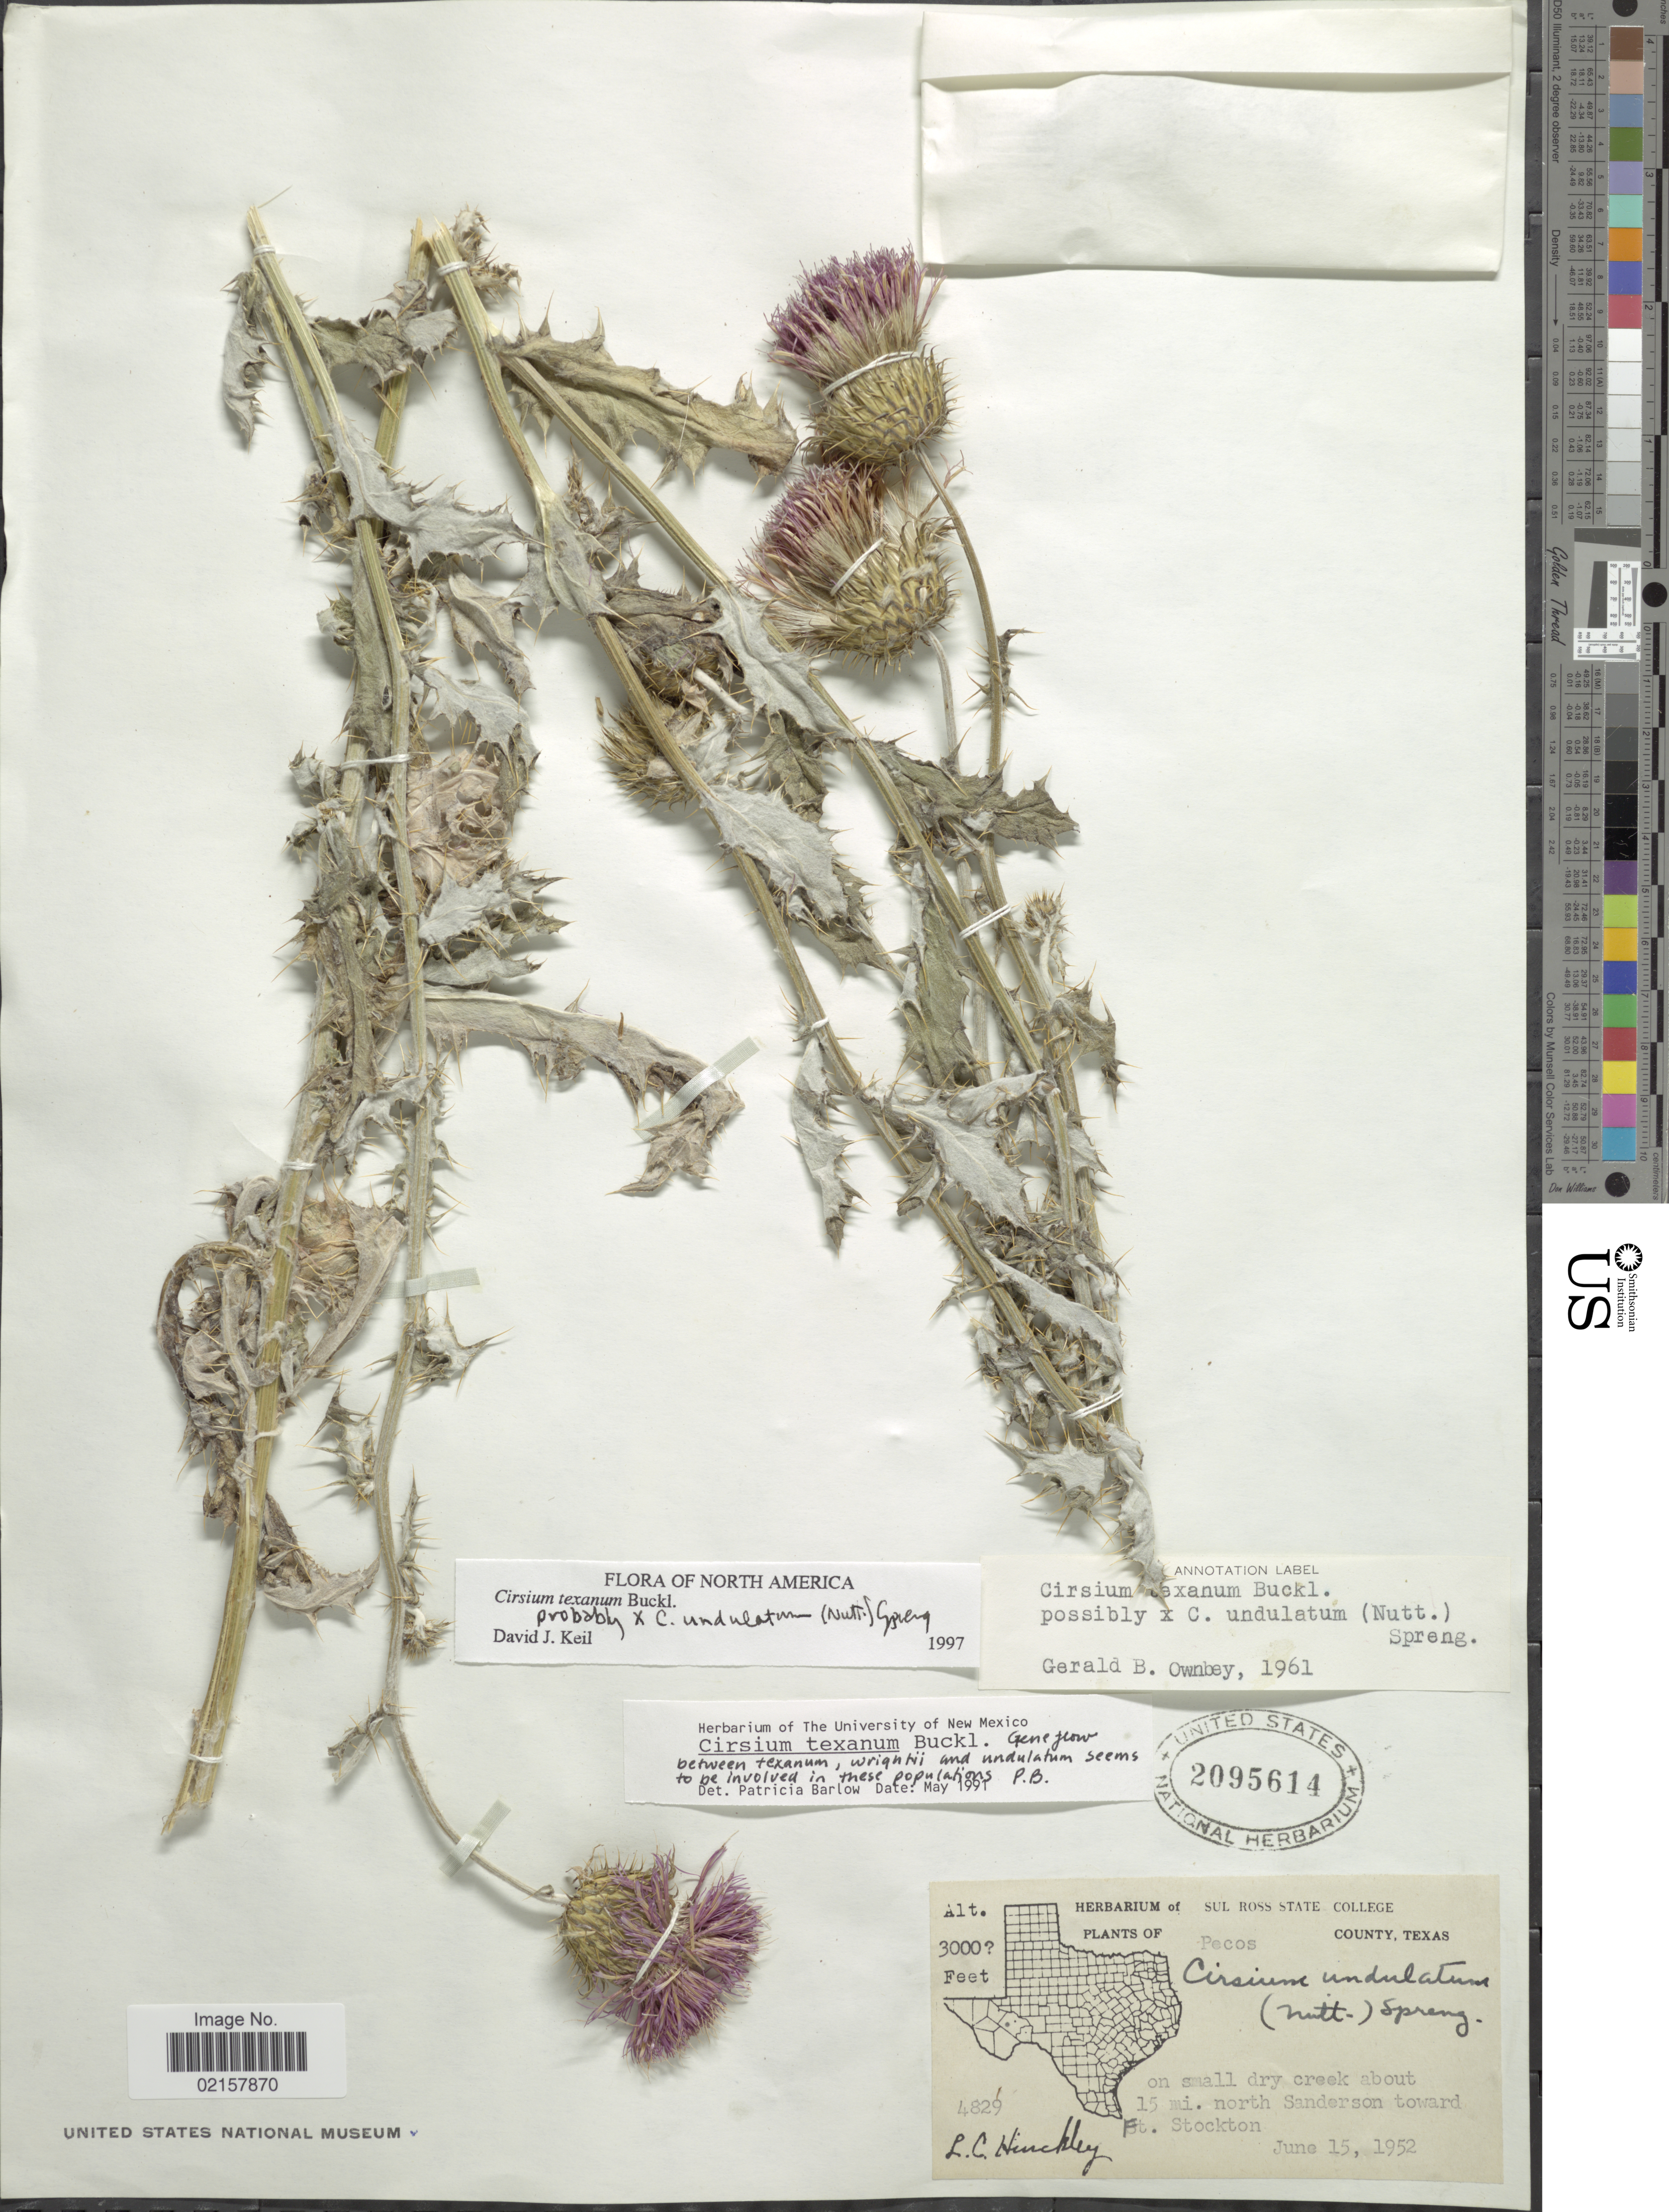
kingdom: Plantae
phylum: Tracheophyta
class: Magnoliopsida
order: Asterales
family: Asteraceae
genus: Cirsium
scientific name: Cirsium texanum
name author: Buckley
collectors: L. Hinckley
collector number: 4829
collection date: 1952-06-15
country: United States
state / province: Texas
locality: Pecos County, on small dry creek about 15 mi. north Sanderson toward Ft. Stockton.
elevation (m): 914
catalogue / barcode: US 2095614